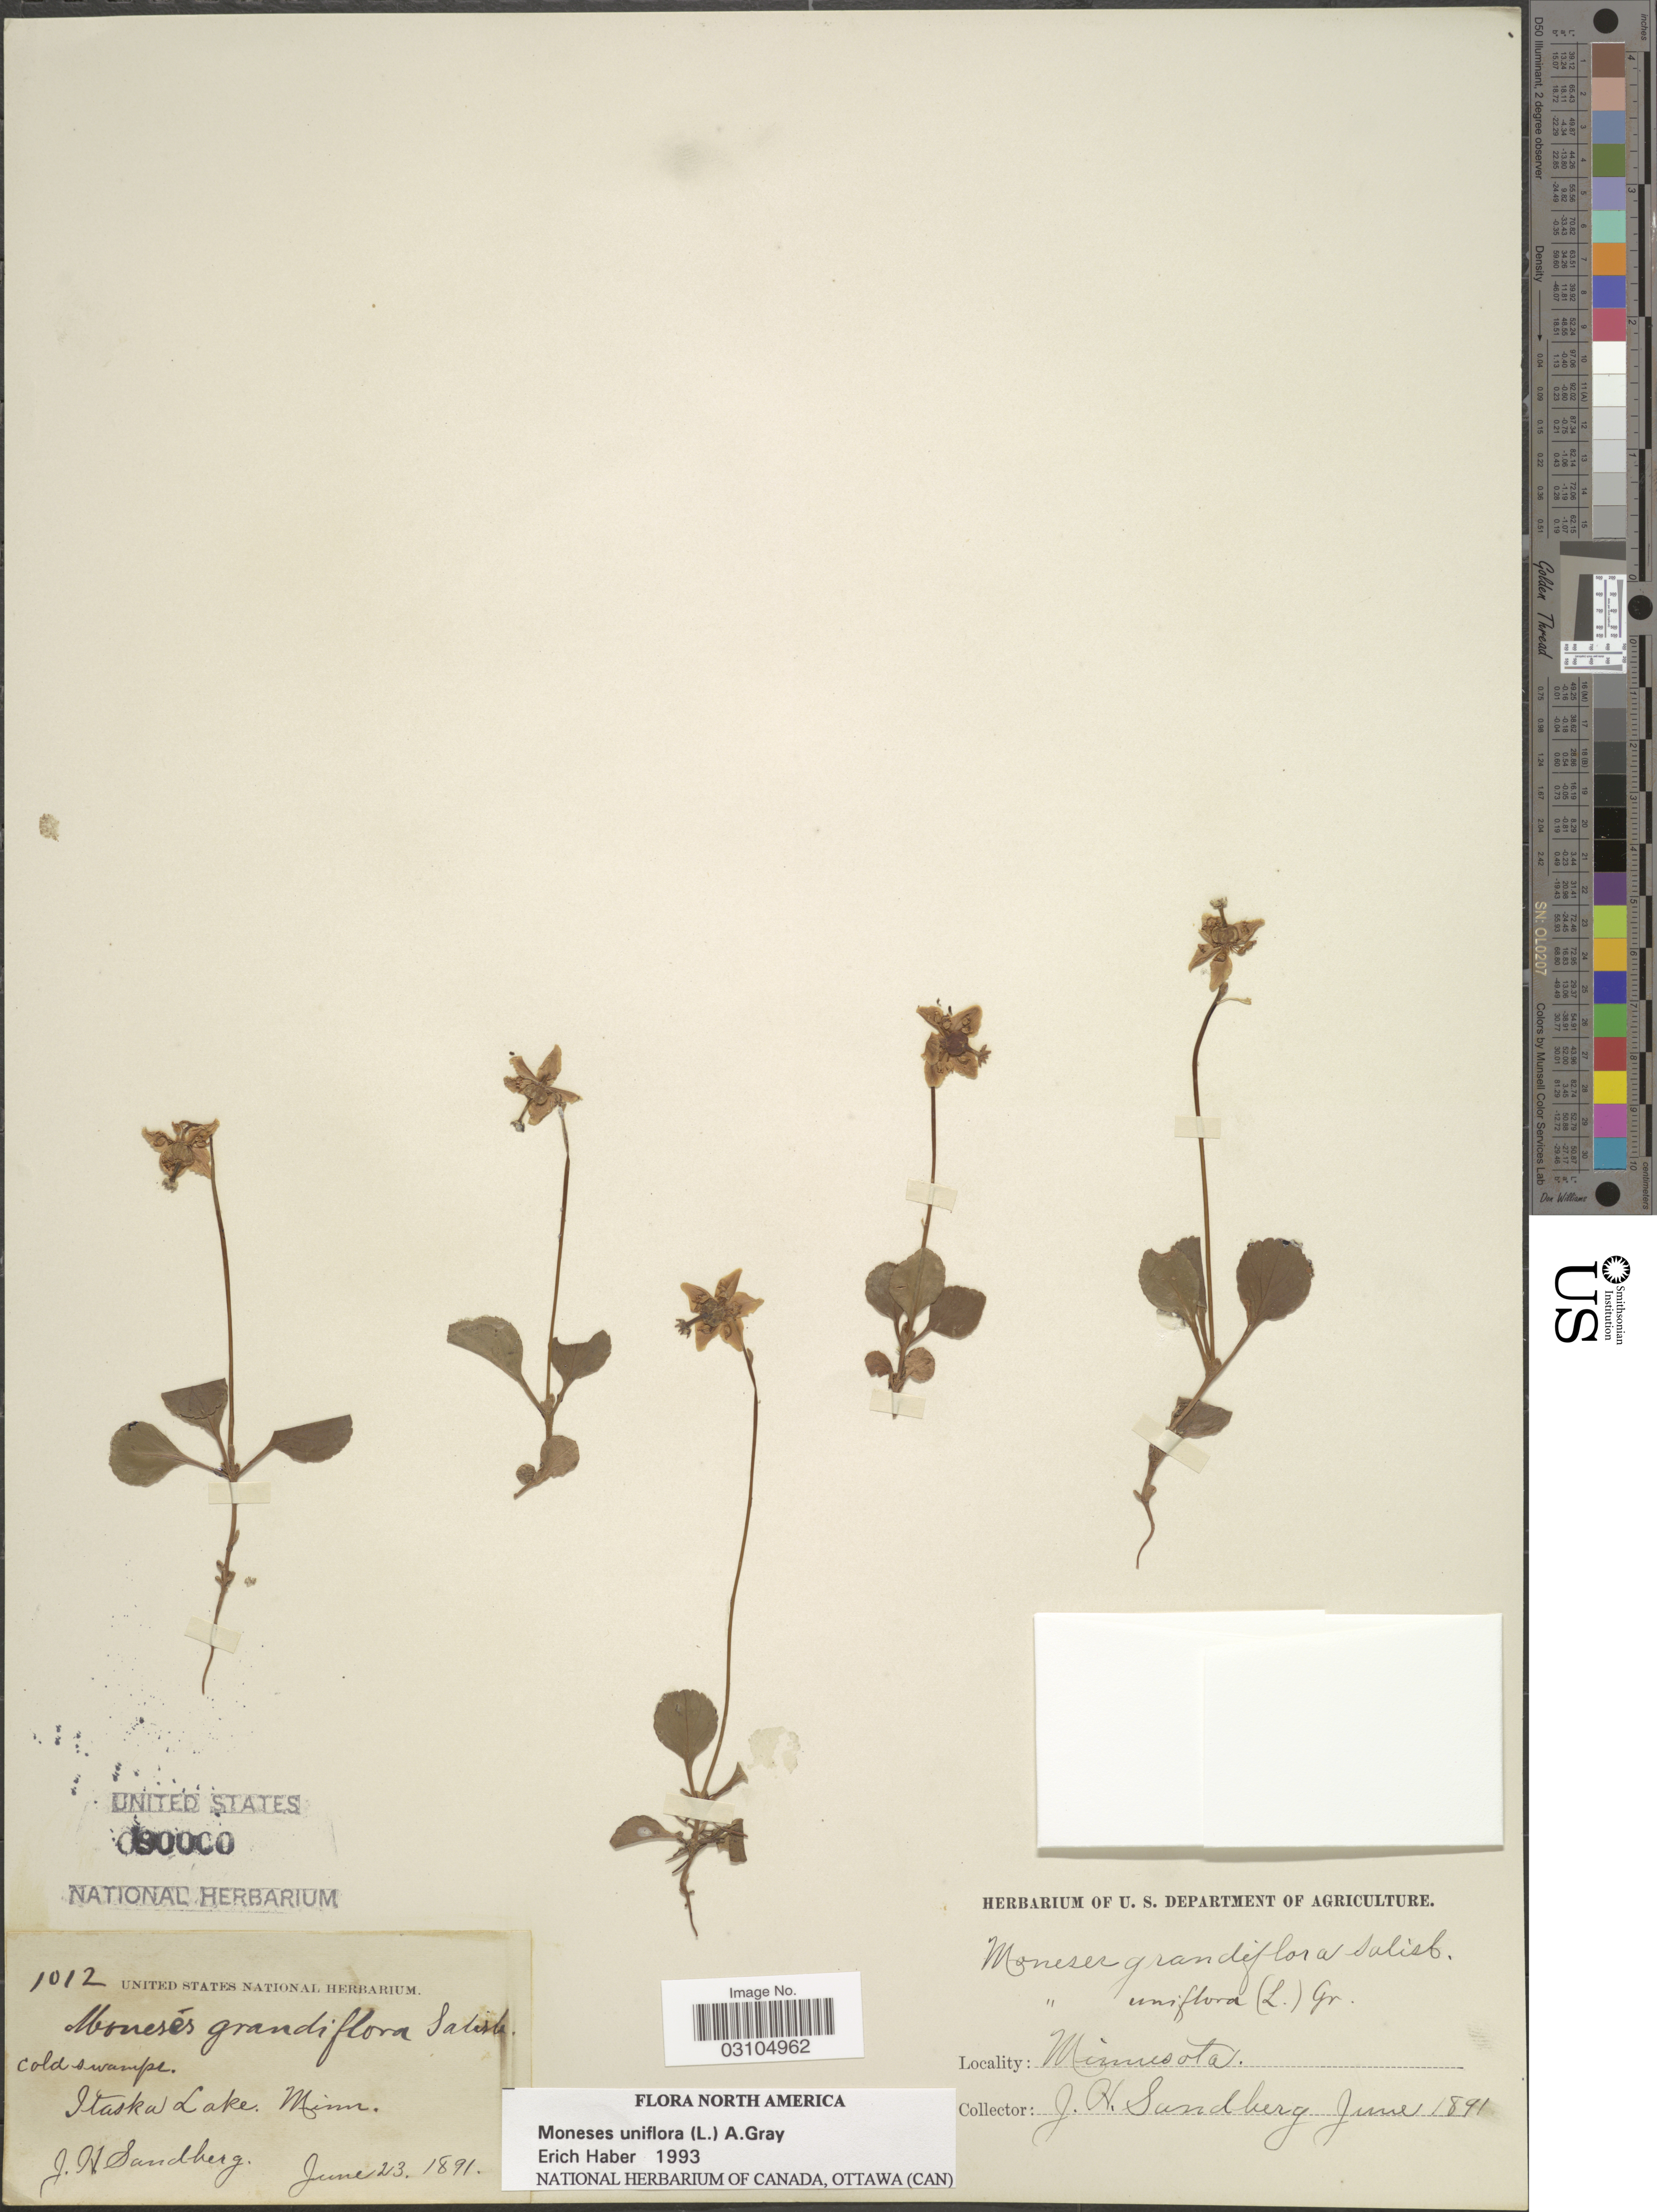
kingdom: Plantae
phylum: Tracheophyta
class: Magnoliopsida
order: Ericales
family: Ericaceae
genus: Moneses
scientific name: Moneses uniflora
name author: (L.) A. Gray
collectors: J. H. Sandberg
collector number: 1012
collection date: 1891-06-23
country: United States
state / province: Minnesota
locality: Itaska Lake.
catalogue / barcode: US 80000